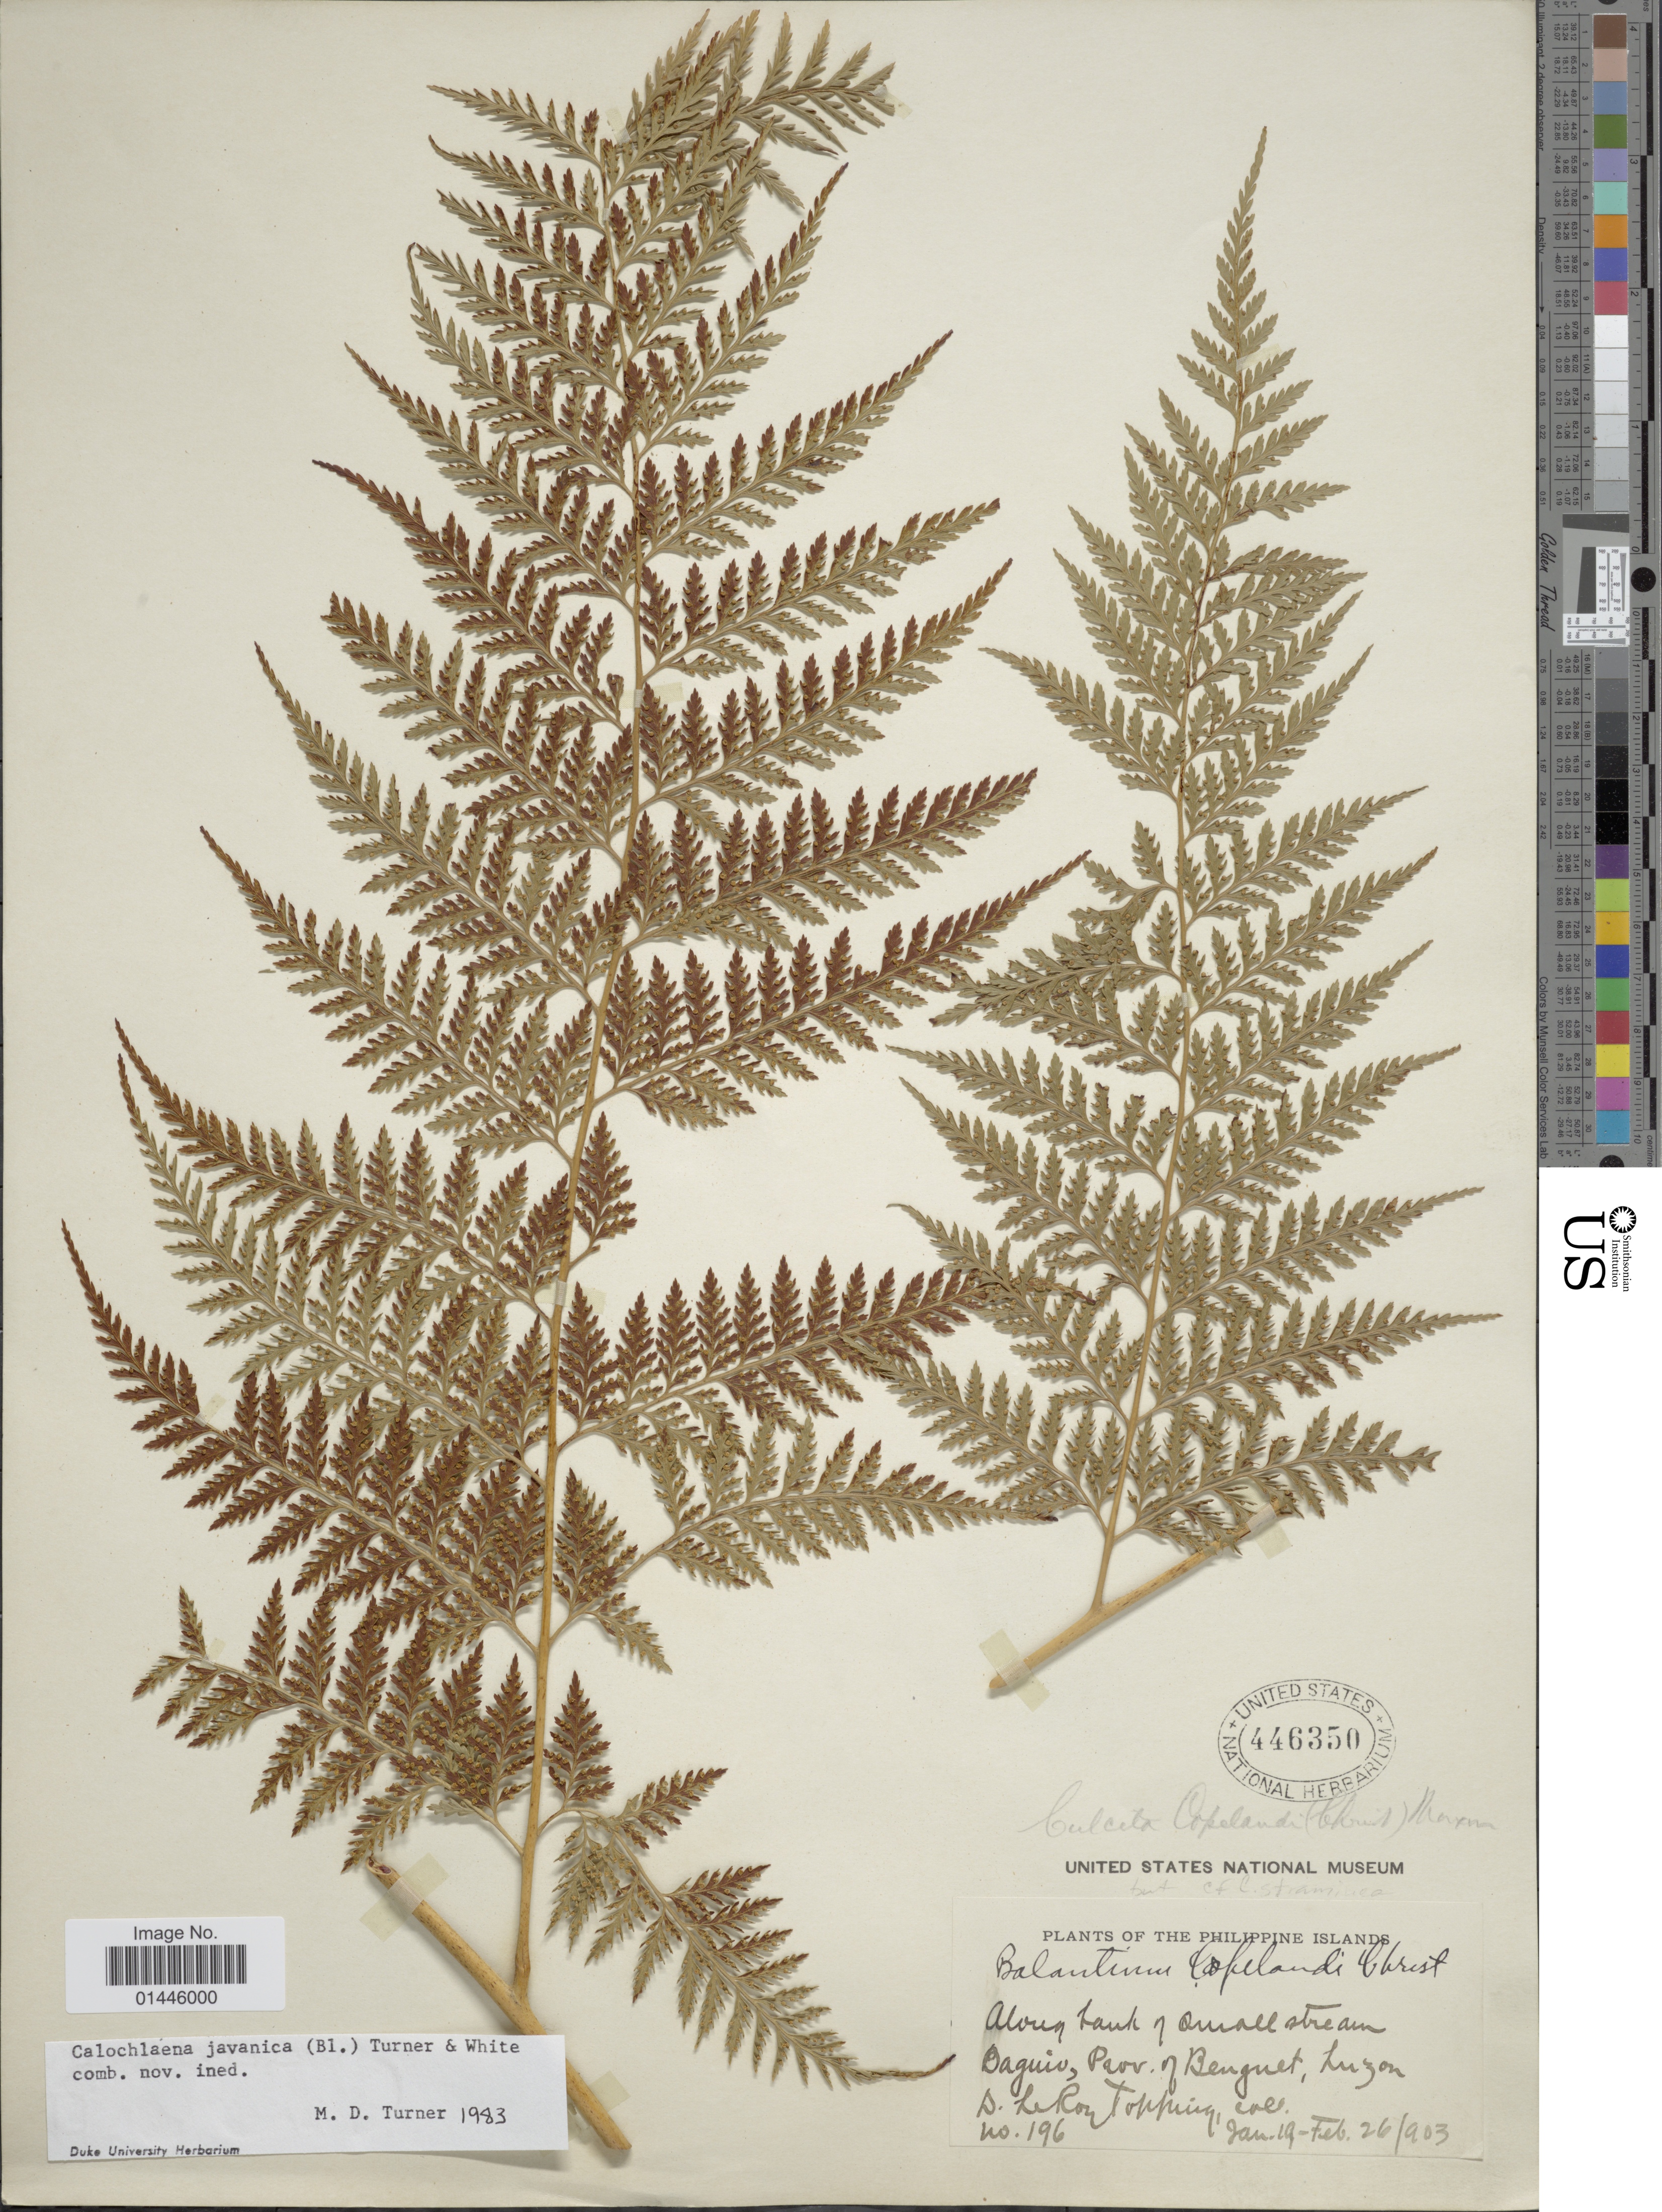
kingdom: Plantae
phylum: Tracheophyta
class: Polypodiopsida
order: Cyatheales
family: Dicksoniaceae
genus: Calochlaena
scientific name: Calochlaena javanica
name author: (Blume) M.D. Turner & R.A. White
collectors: D. L. Topping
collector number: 196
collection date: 1903-01-19/1903-02-26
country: Philippines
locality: Philippine Islands, along bank of small stream, Baguio, Prov. of Benguet, Luzon.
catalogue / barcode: US 446350